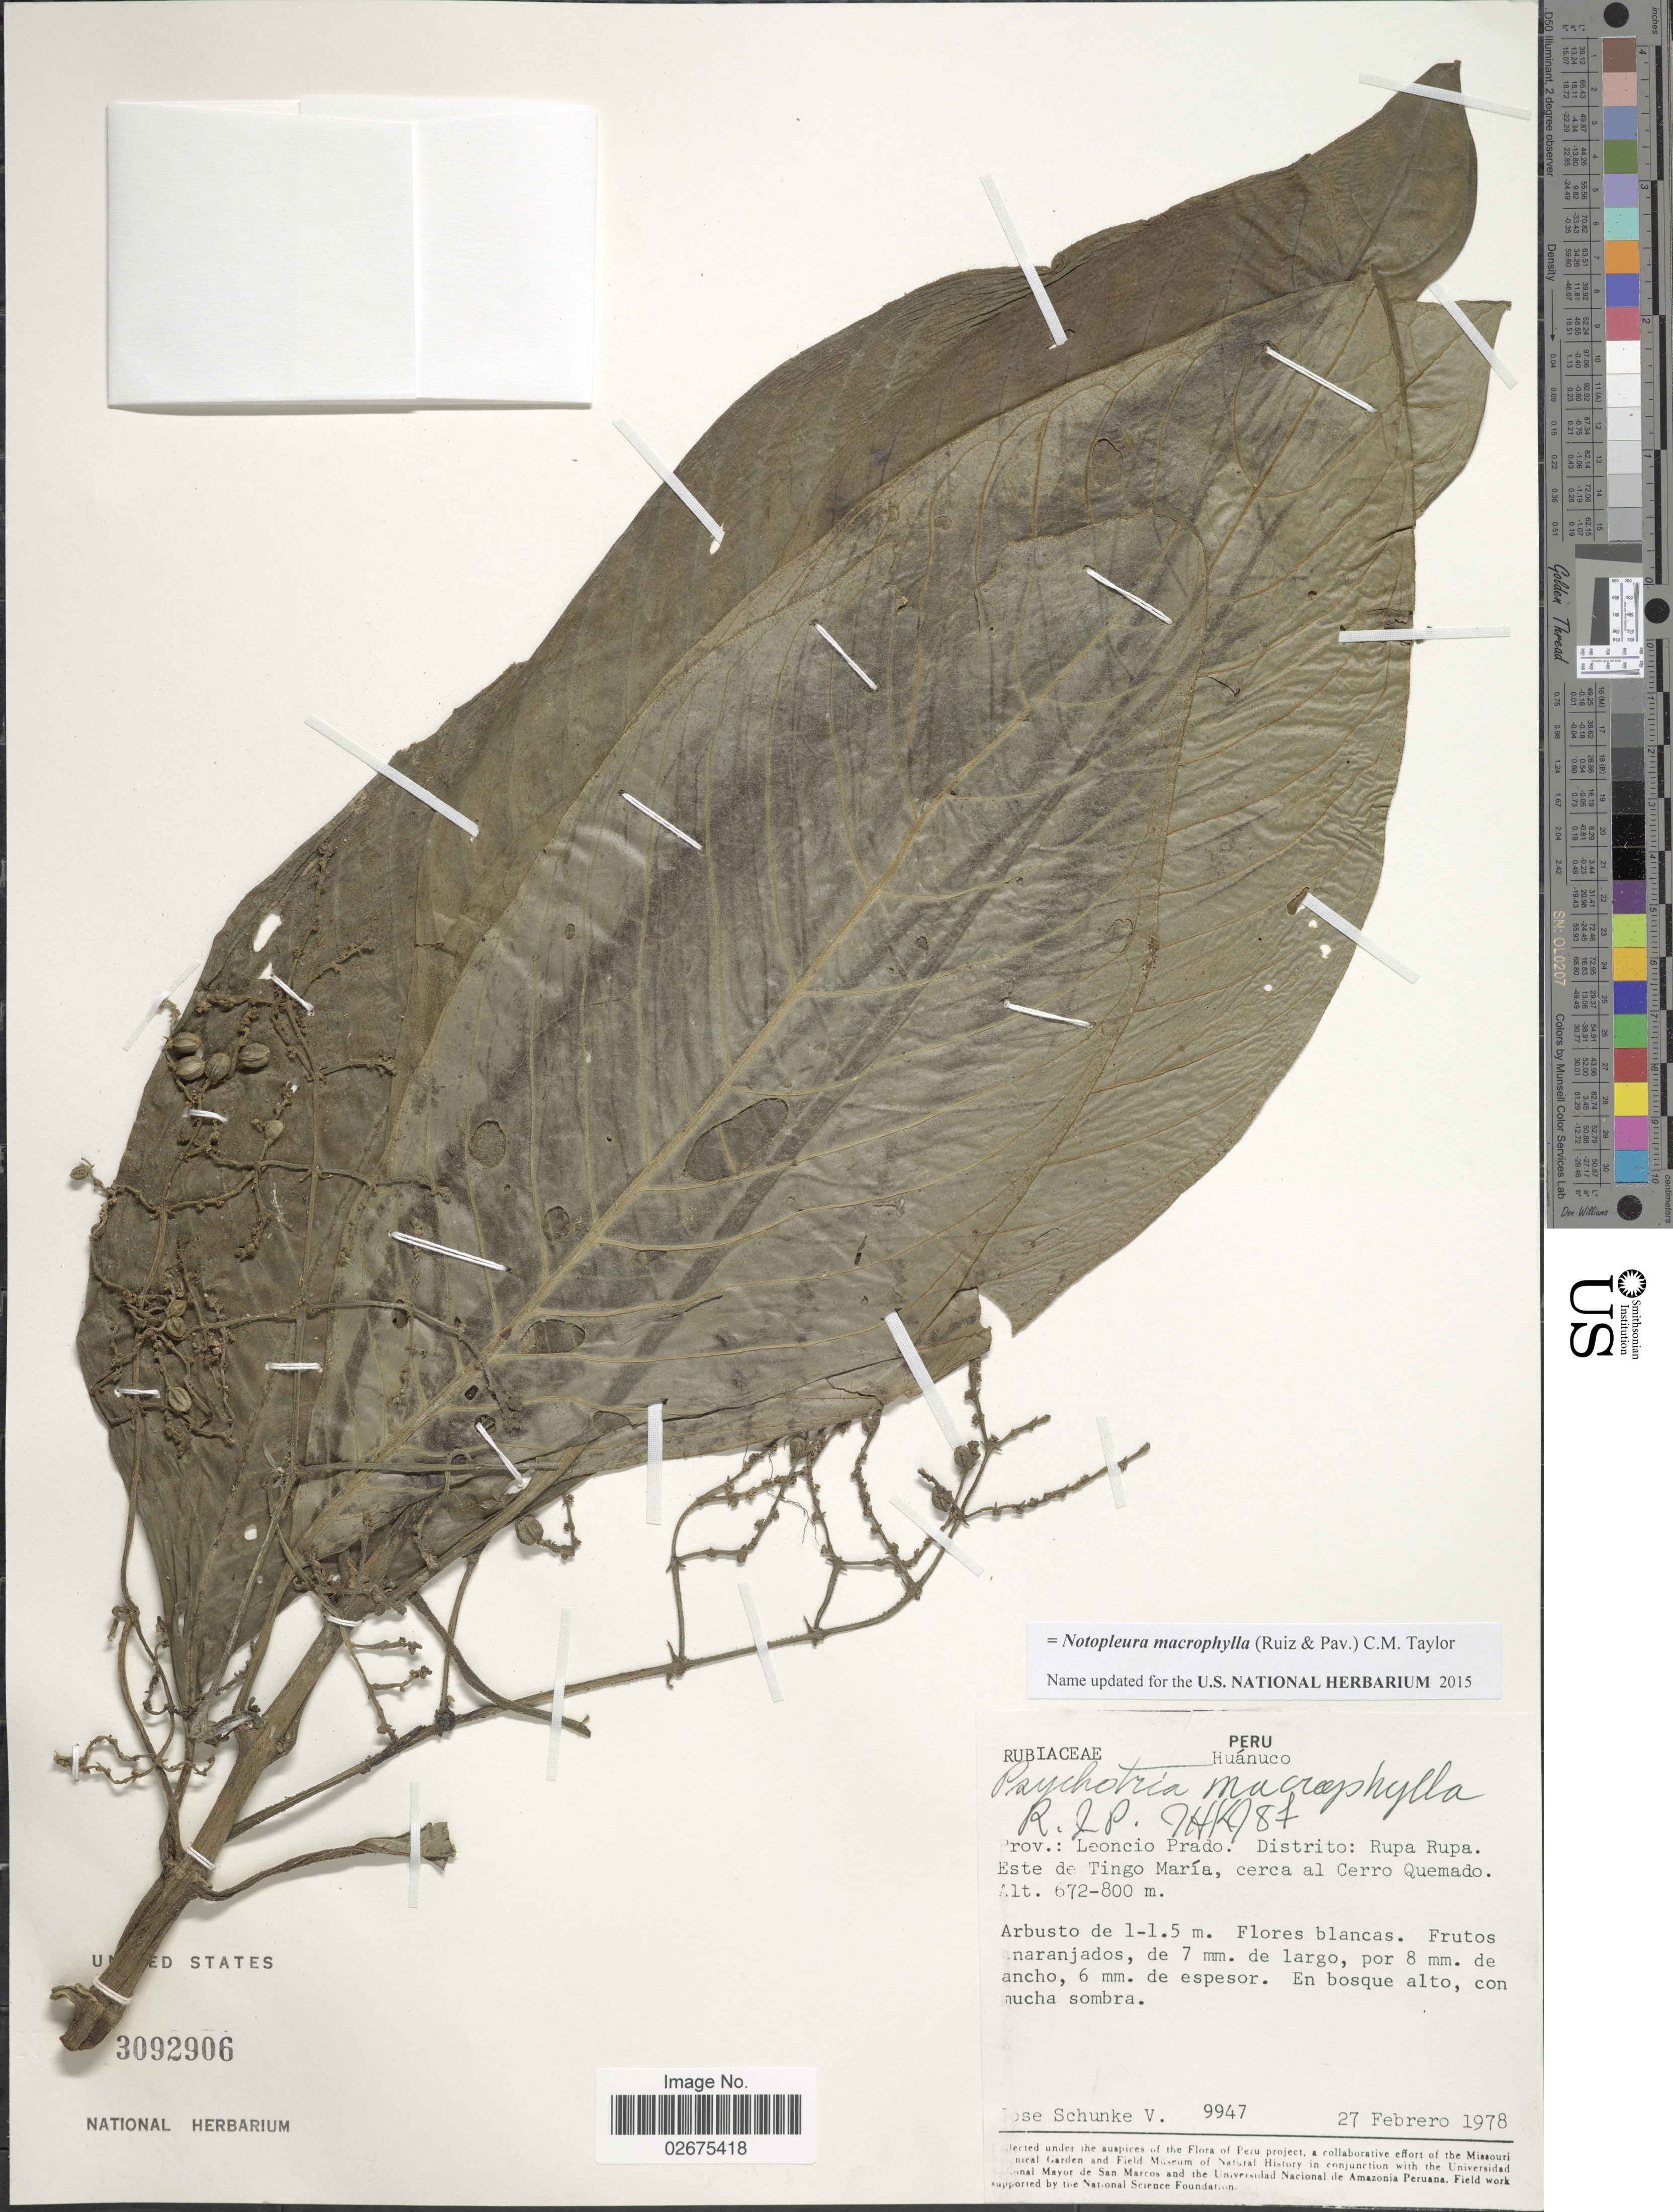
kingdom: Plantae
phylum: Tracheophyta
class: Magnoliopsida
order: Gentianales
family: Rubiaceae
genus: Notopleura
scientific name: Notopleura macrophylla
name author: (Ruiz & Pav.) C.M. Taylor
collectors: J. Schunke Vigo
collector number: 9947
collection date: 1978-02-27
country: Peru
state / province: Huánuco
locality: Prov. Leoncio Prado. Distrito: Rupa Rupa, Este de Tongo maria, cerca al Cerro Quemado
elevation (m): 672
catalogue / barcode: US 3092906